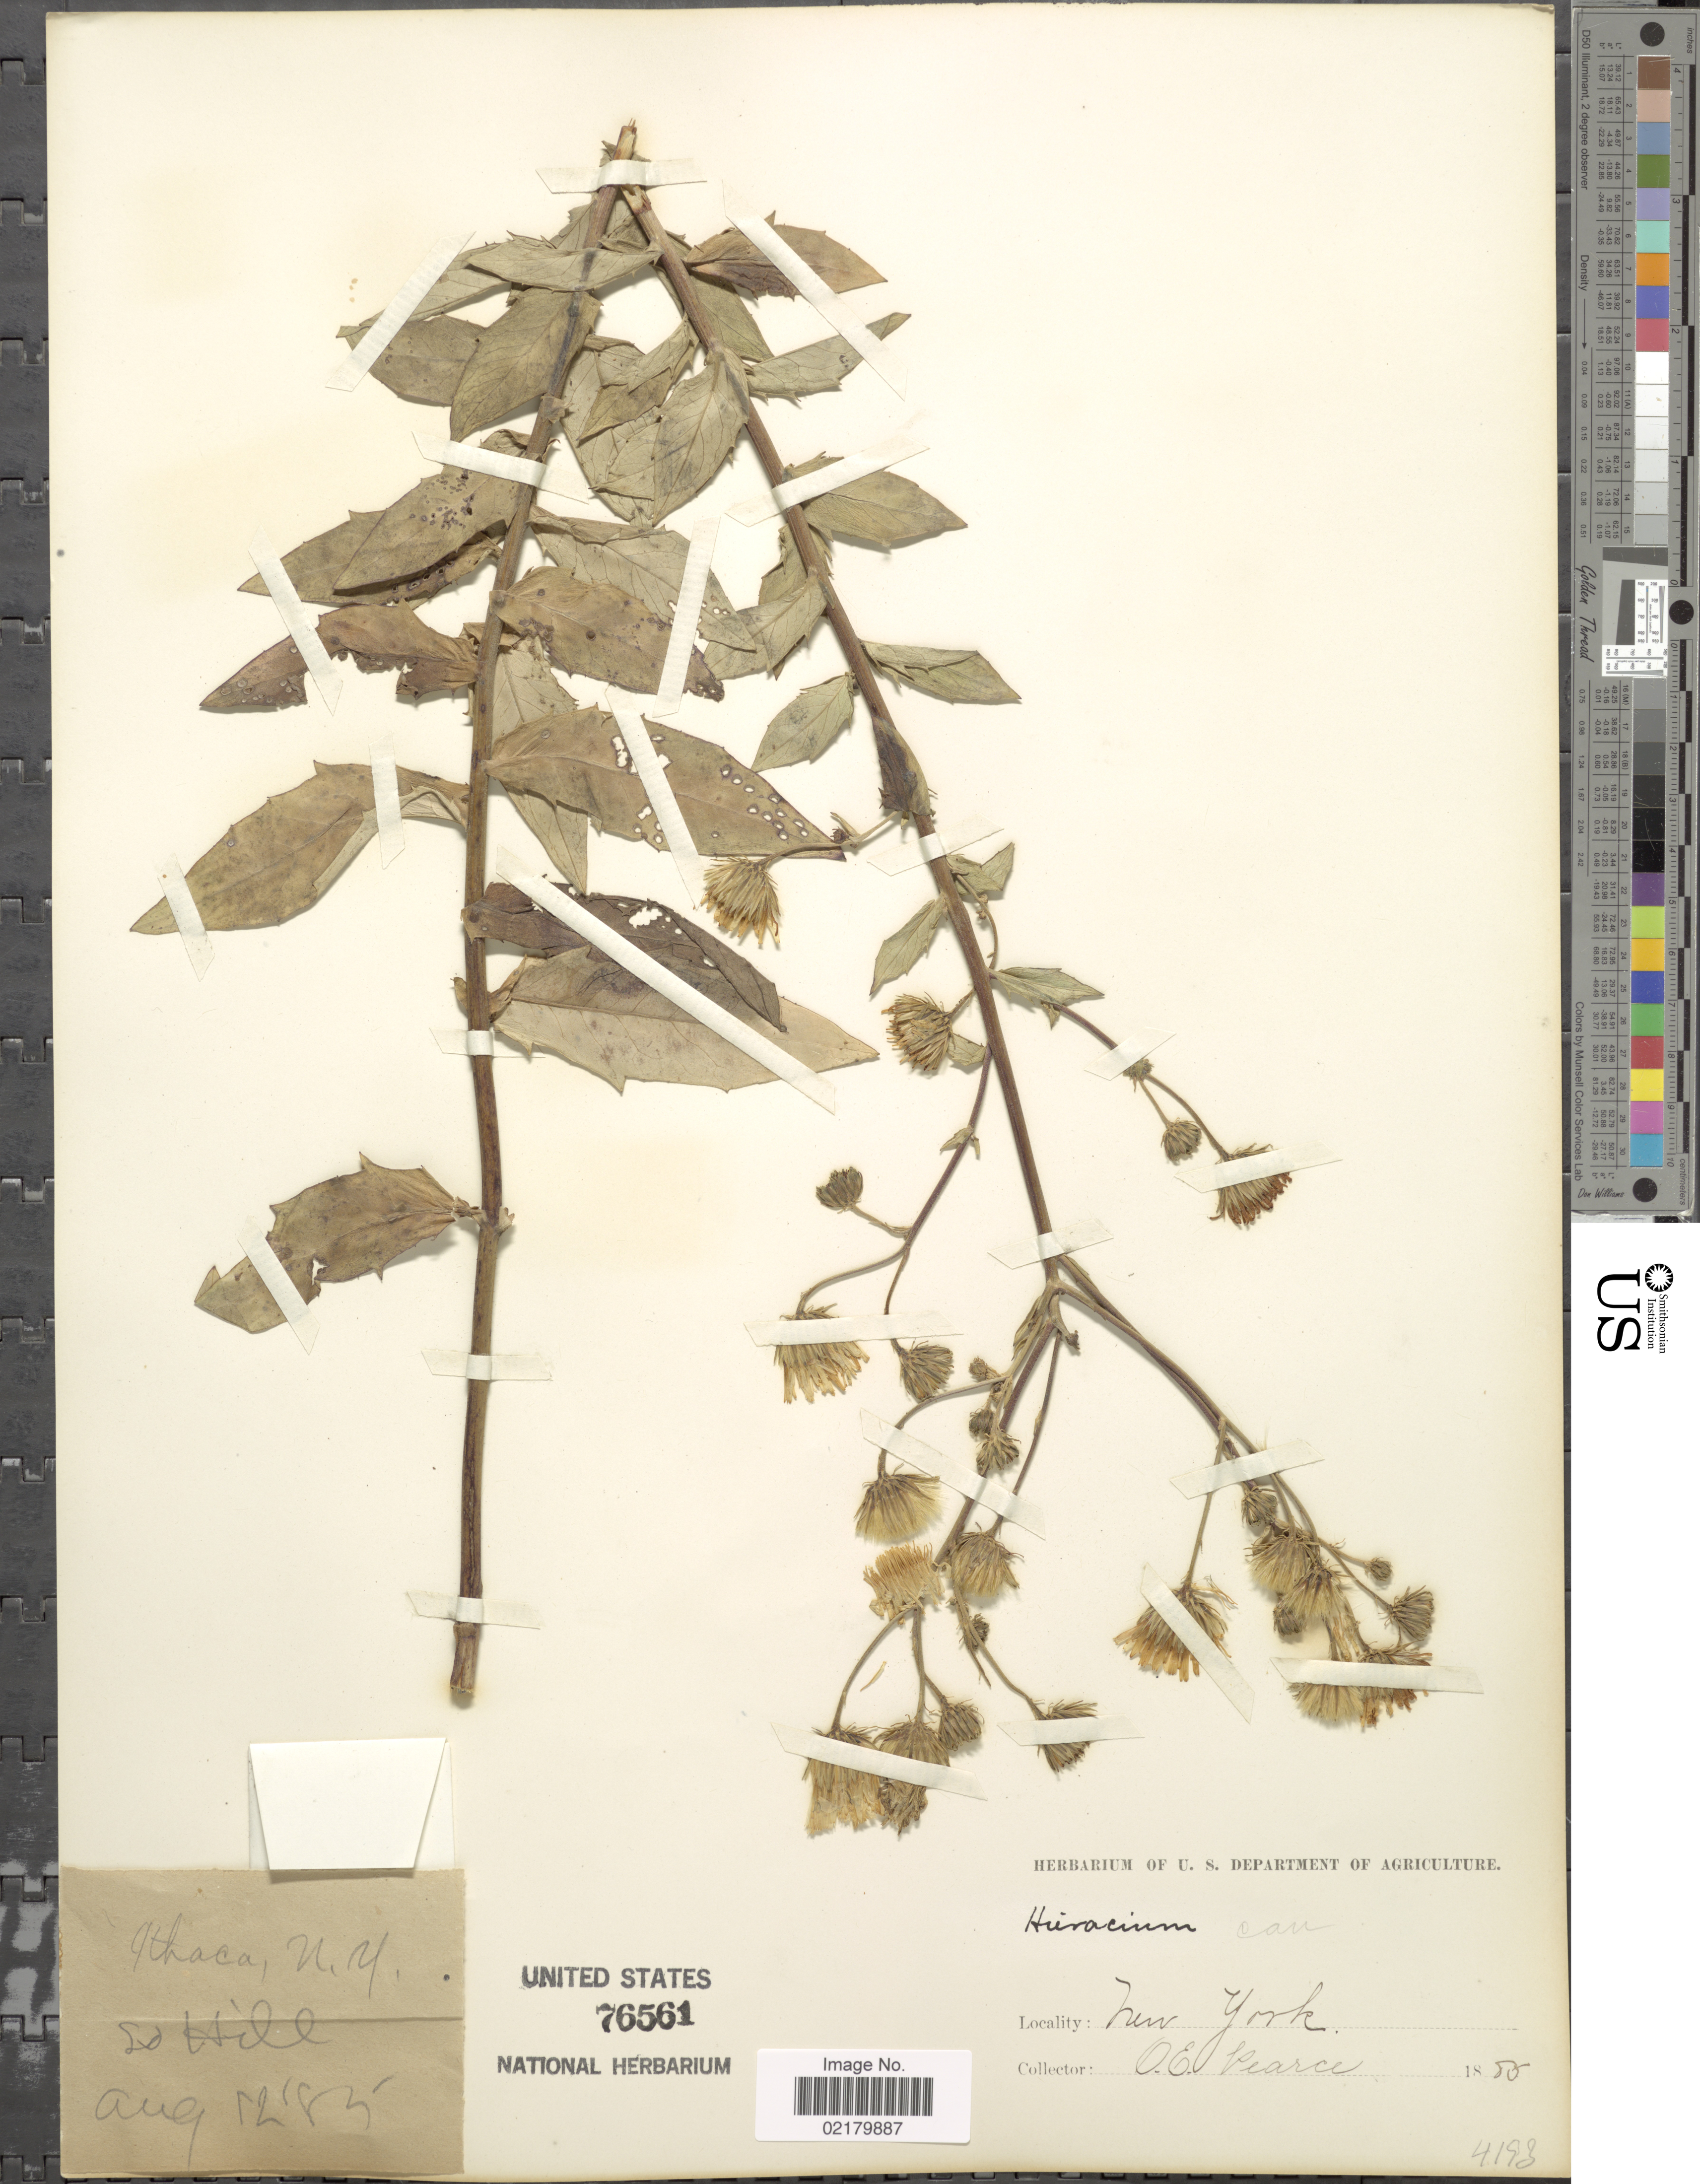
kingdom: Plantae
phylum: Tracheophyta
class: Magnoliopsida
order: Asterales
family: Asteraceae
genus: Hieracium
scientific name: Hieracium canadense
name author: Michx.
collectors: O. E. Pearce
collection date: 1885-08-12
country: United States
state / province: New York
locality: Ithaca, Lo Hill [interpreted]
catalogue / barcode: US 76561